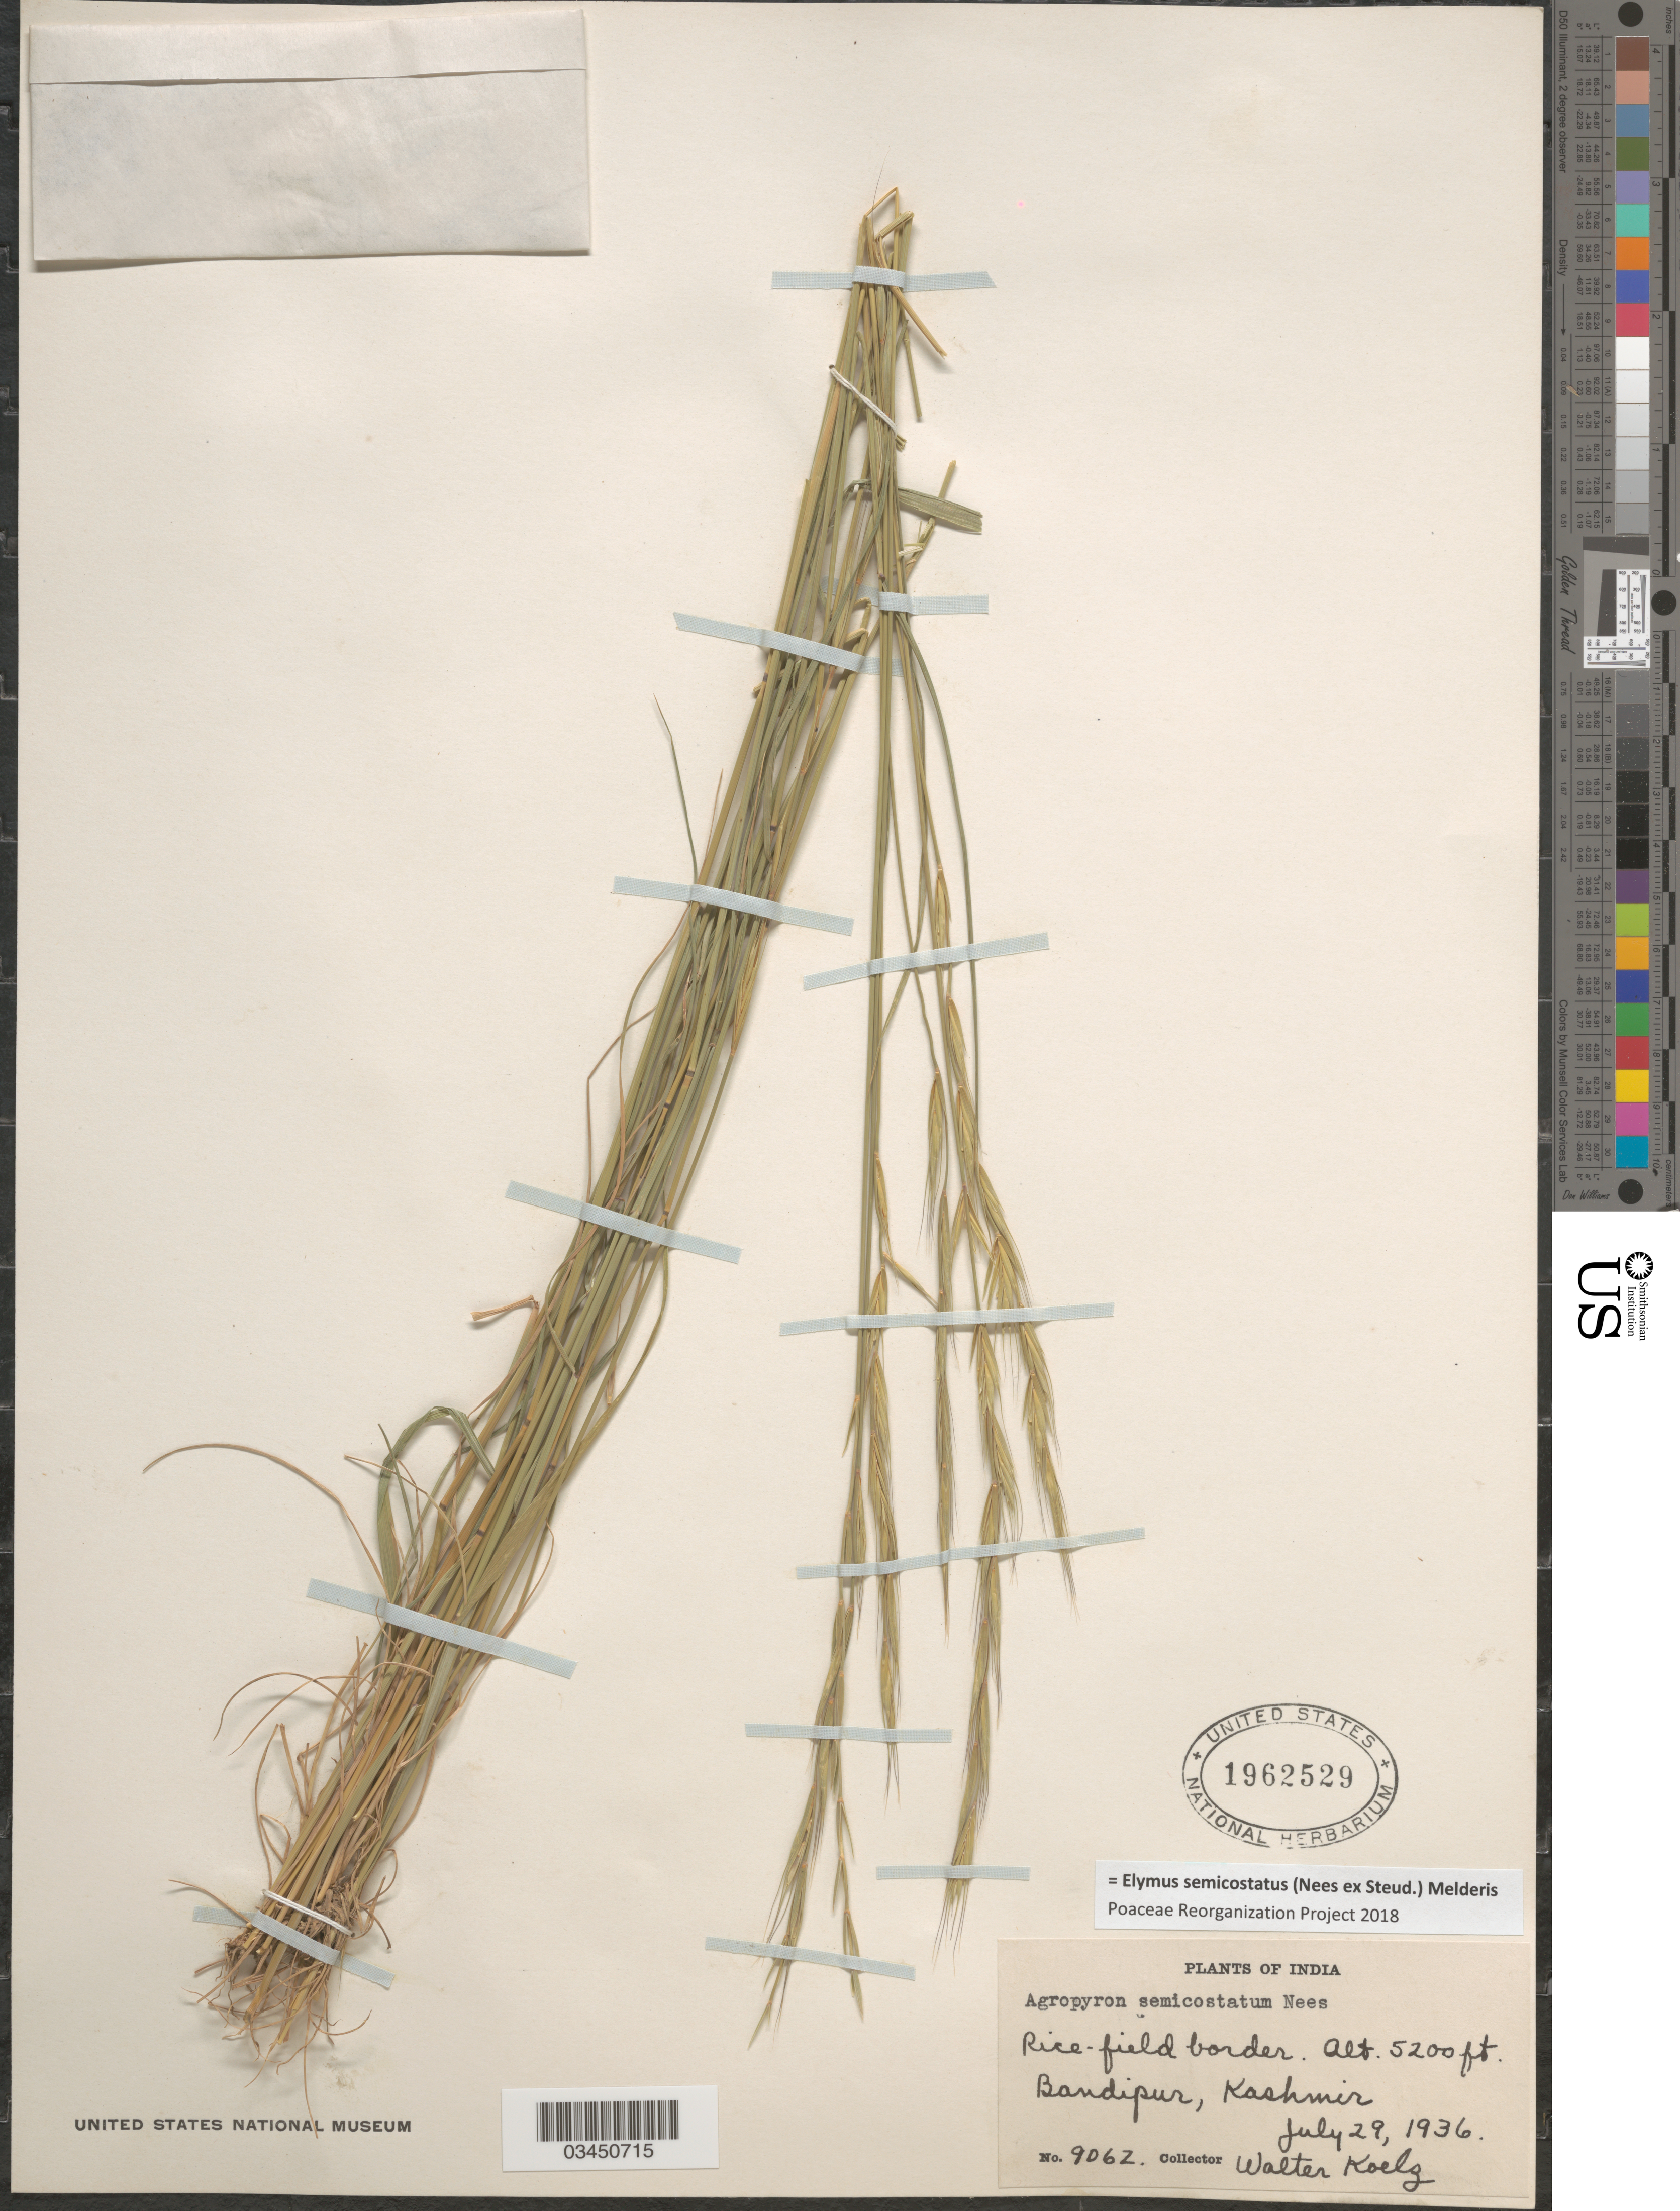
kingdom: Plantae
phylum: Tracheophyta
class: Liliopsida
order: Poales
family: Poaceae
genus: Elymus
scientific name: Elymus semicostatus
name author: (Nees ex Steud.) Melderis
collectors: W. N. Koelz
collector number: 9062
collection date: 1936-07-29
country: India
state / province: Jammu and Kashmir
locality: Rice-field border. Bandipur, Kashmir.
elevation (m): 1585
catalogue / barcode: US 1962529